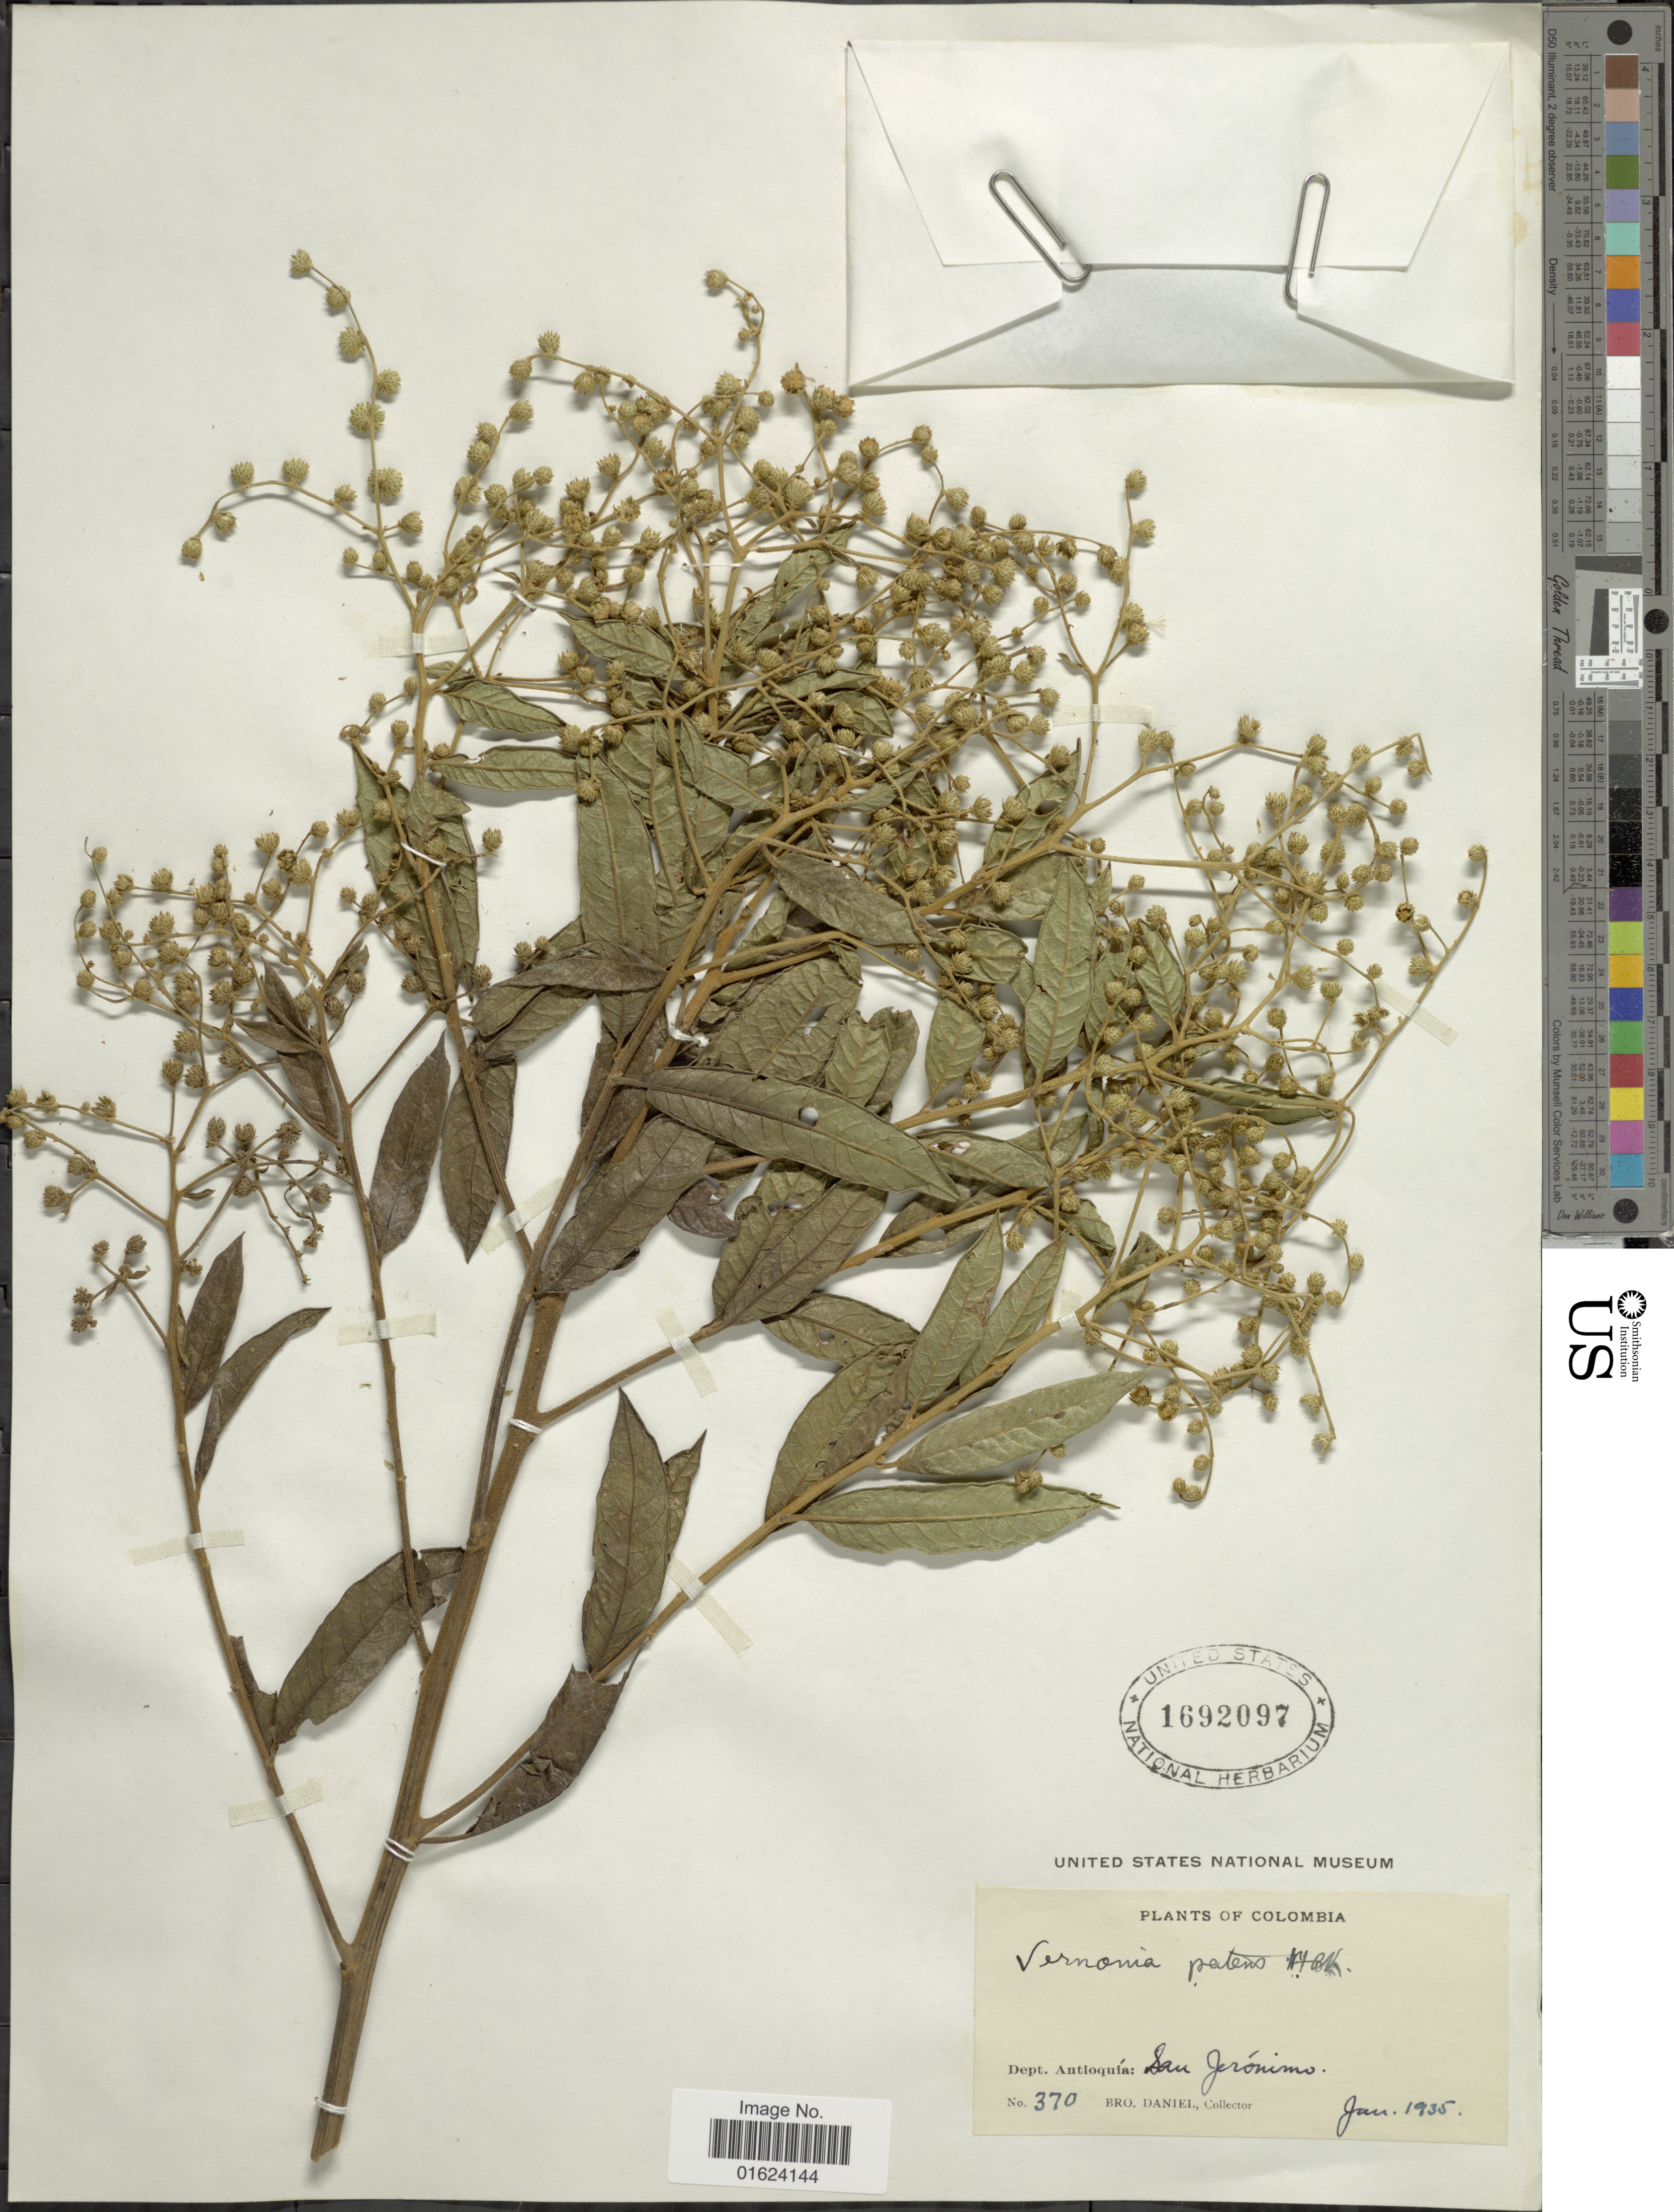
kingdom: Plantae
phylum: Tracheophyta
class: Magnoliopsida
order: Asterales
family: Asteraceae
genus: Vernonanthura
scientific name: Vernonanthura patens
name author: (Kunth) H. Rob.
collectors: Bro. Daniel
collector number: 370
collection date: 1935-01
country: Colombia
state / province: Antioquia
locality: Dept. Antioquia: San Jeronimo.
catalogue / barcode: US 1692097